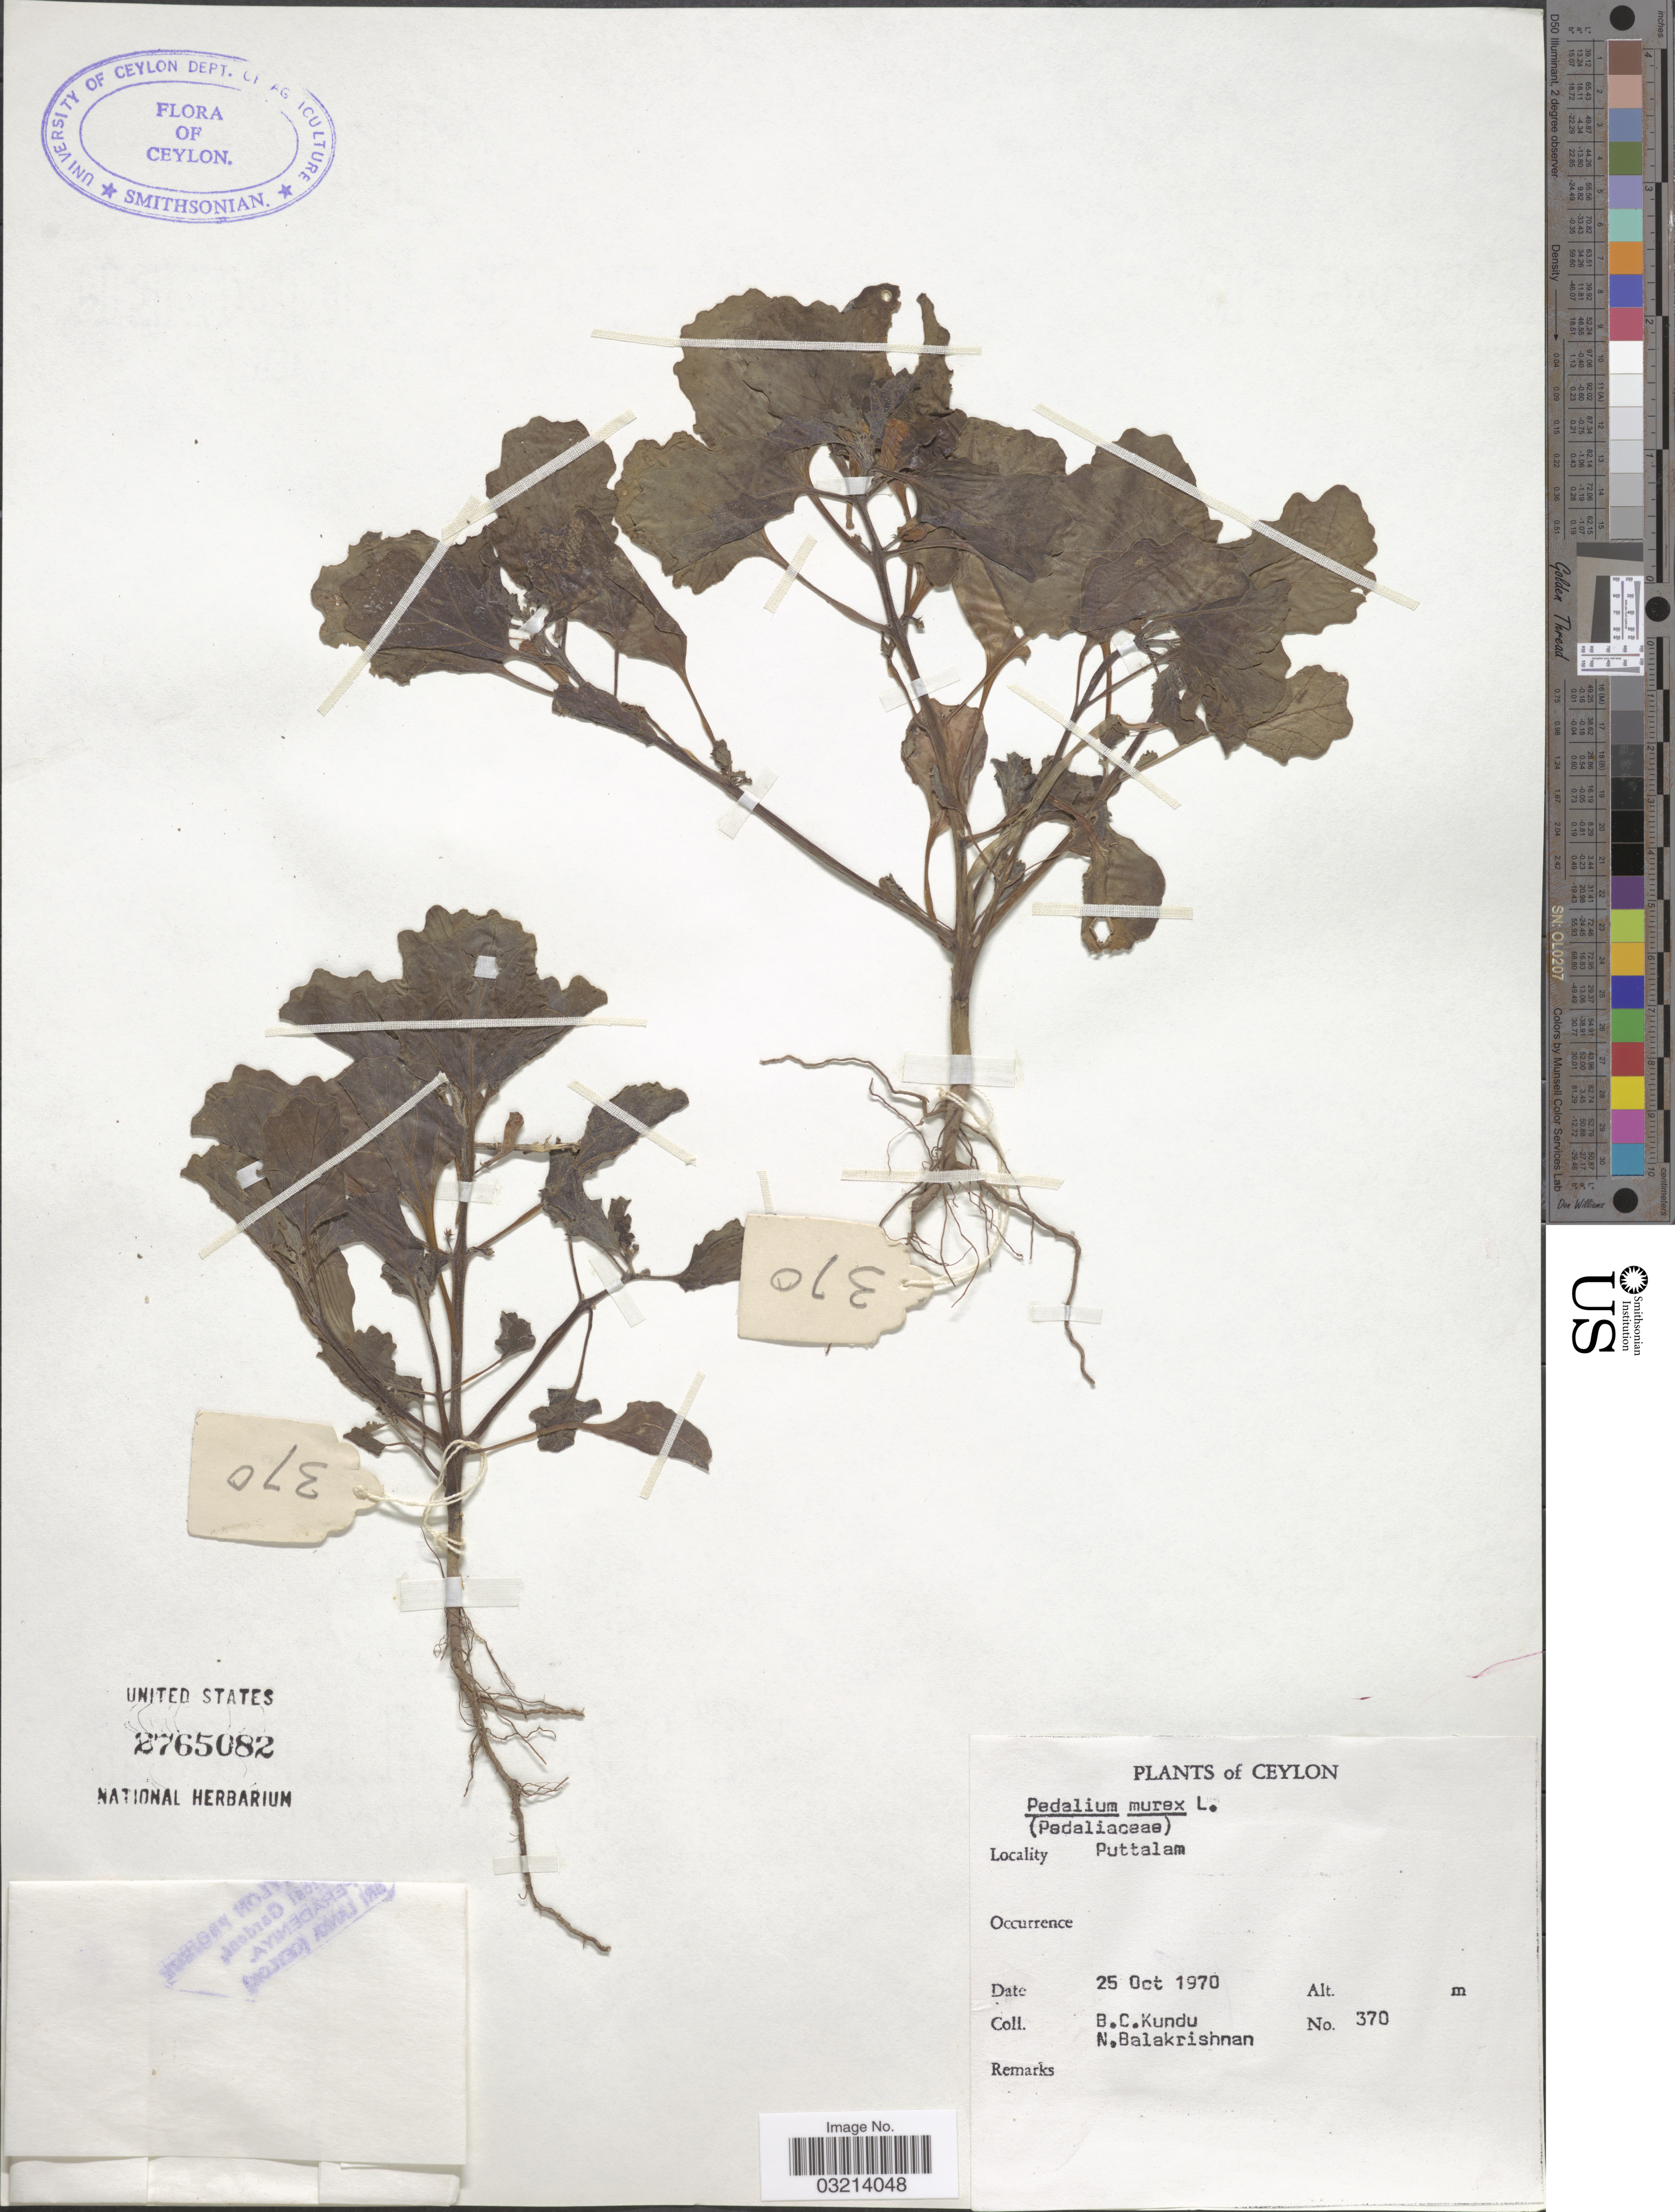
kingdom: Plantae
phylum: Tracheophyta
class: Magnoliopsida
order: Lamiales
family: Pedaliaceae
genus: Pedalium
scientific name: Pedalium murex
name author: L.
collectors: B. C. Kundu & N. Balakrishnan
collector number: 370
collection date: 1970-10-25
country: Sri Lanka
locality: Ceylon. Puttalam.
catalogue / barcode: US 2765082